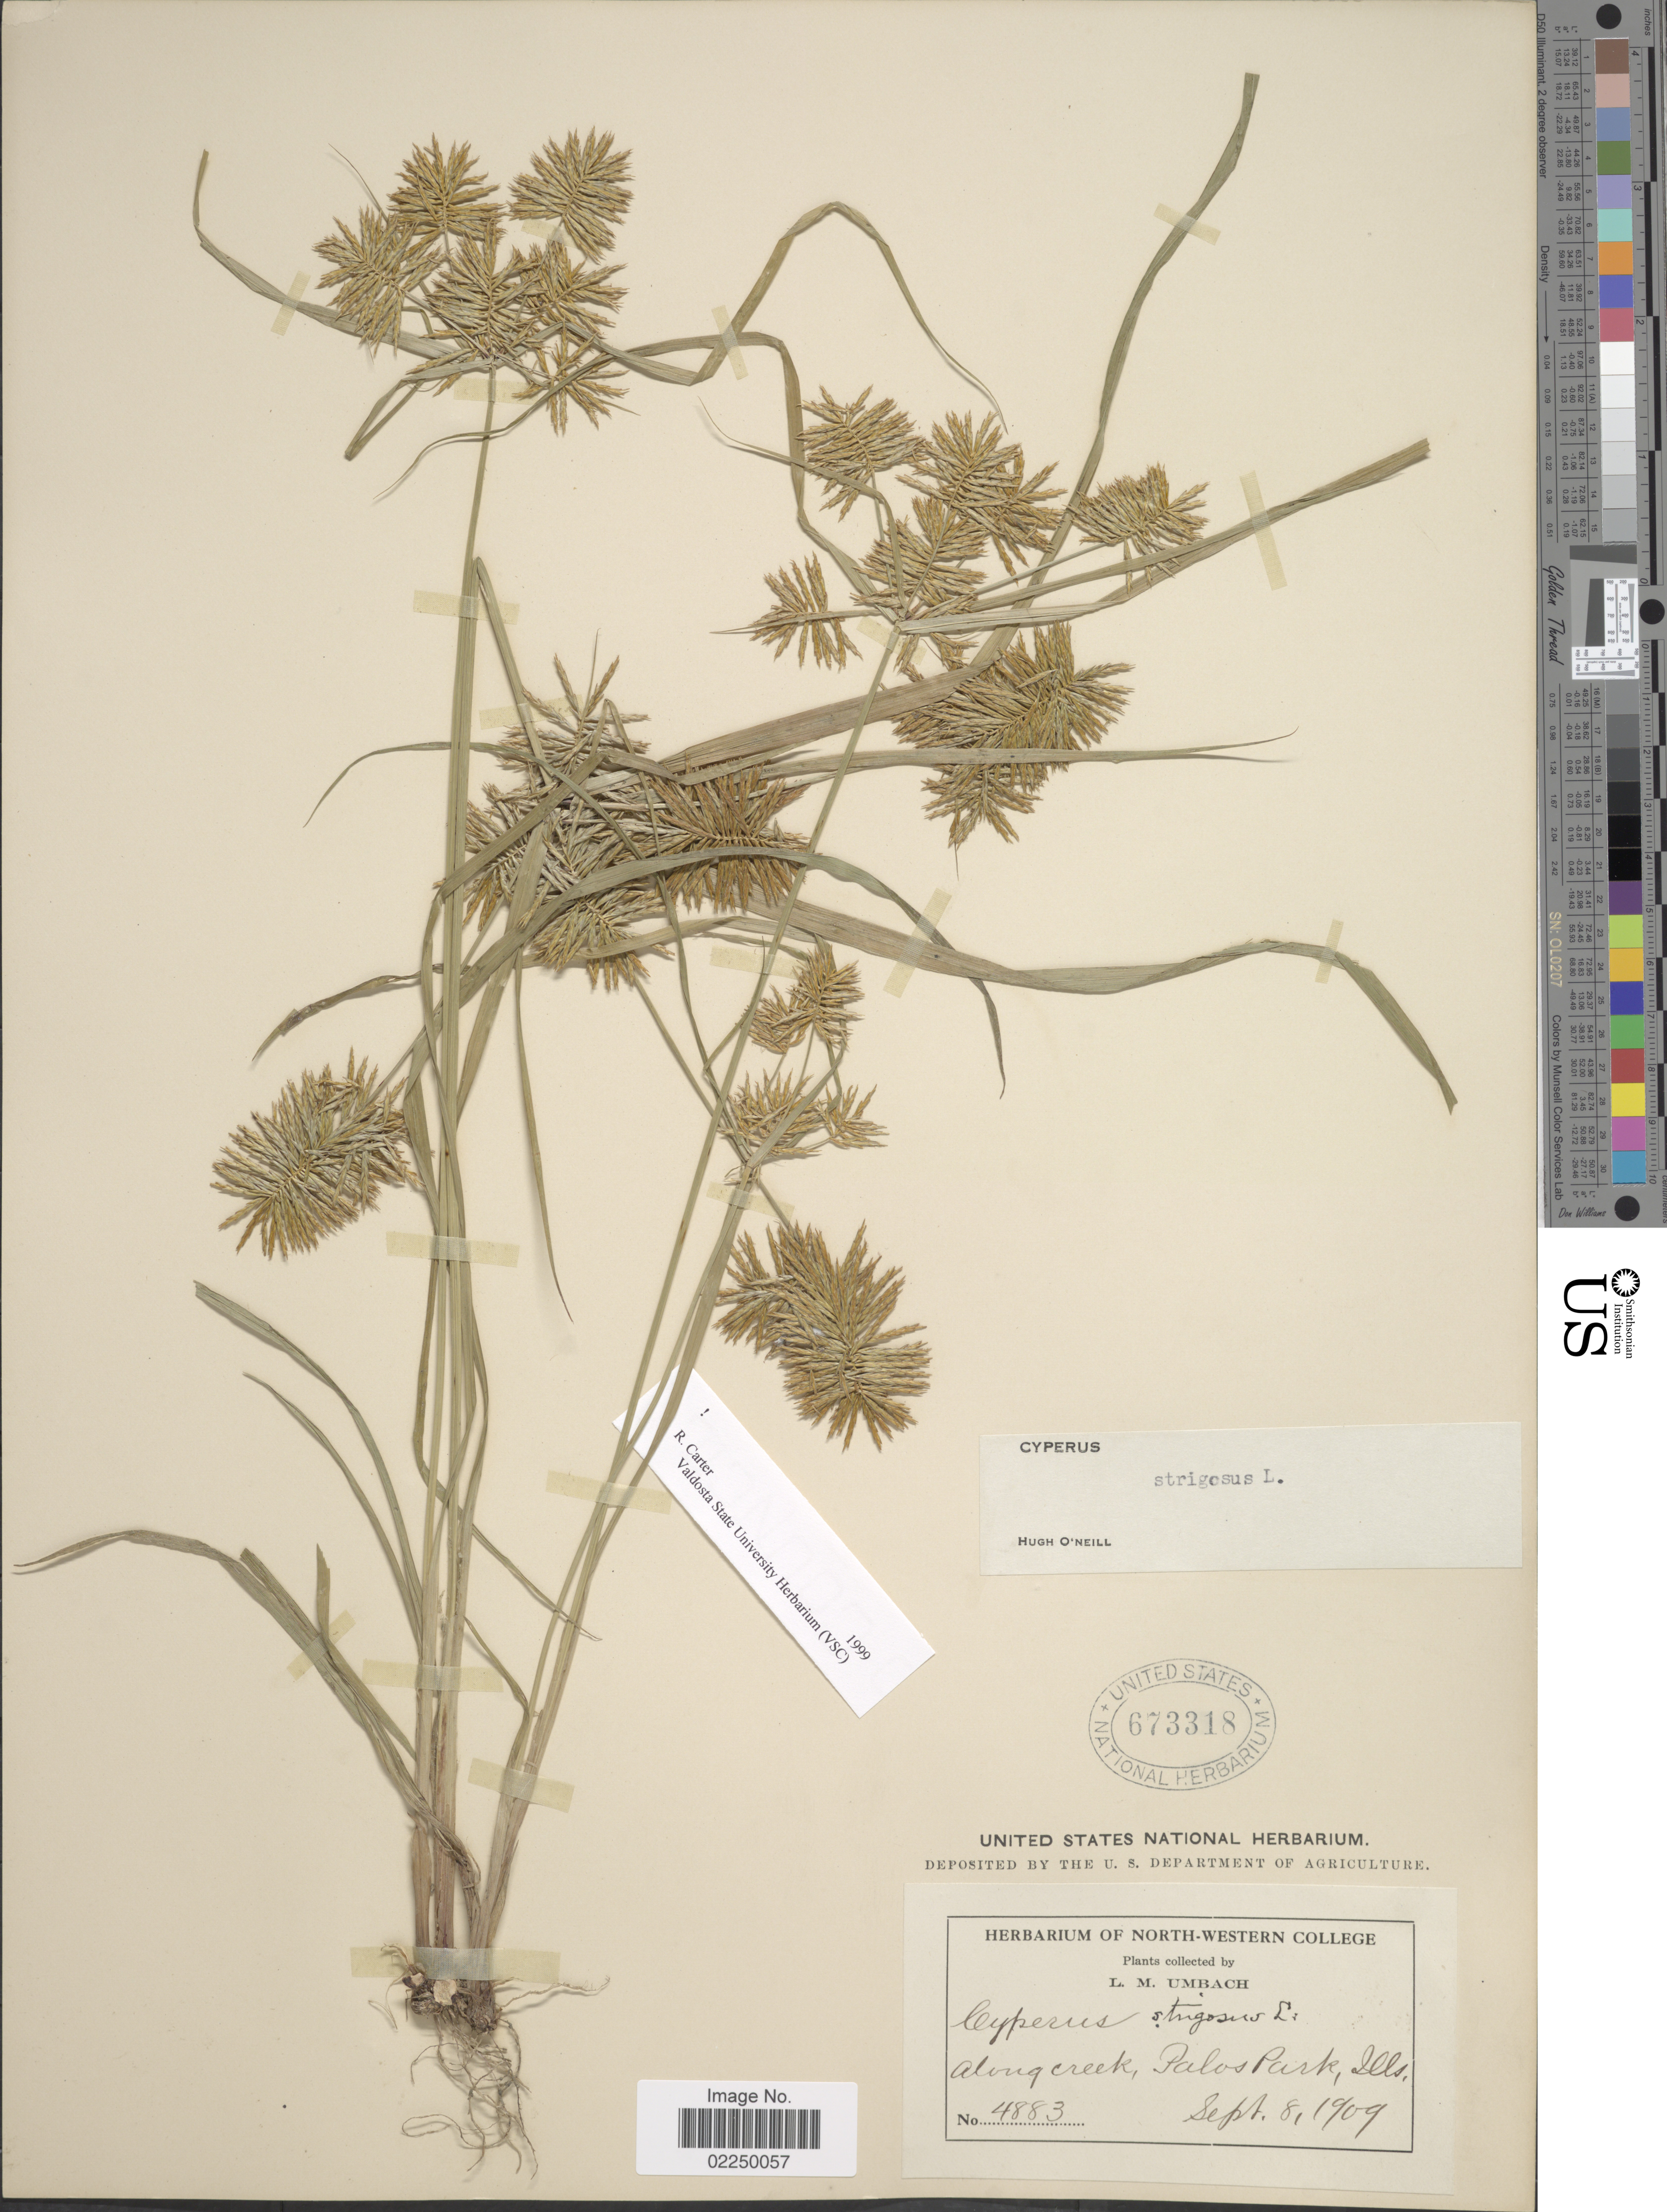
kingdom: Plantae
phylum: Tracheophyta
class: Liliopsida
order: Poales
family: Cyperaceae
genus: Cyperus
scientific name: Cyperus strigosus L.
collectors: L. M. Umbach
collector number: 4883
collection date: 1909-09-08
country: United States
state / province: Illinois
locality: Along creek, Palos Park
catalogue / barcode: US 673318